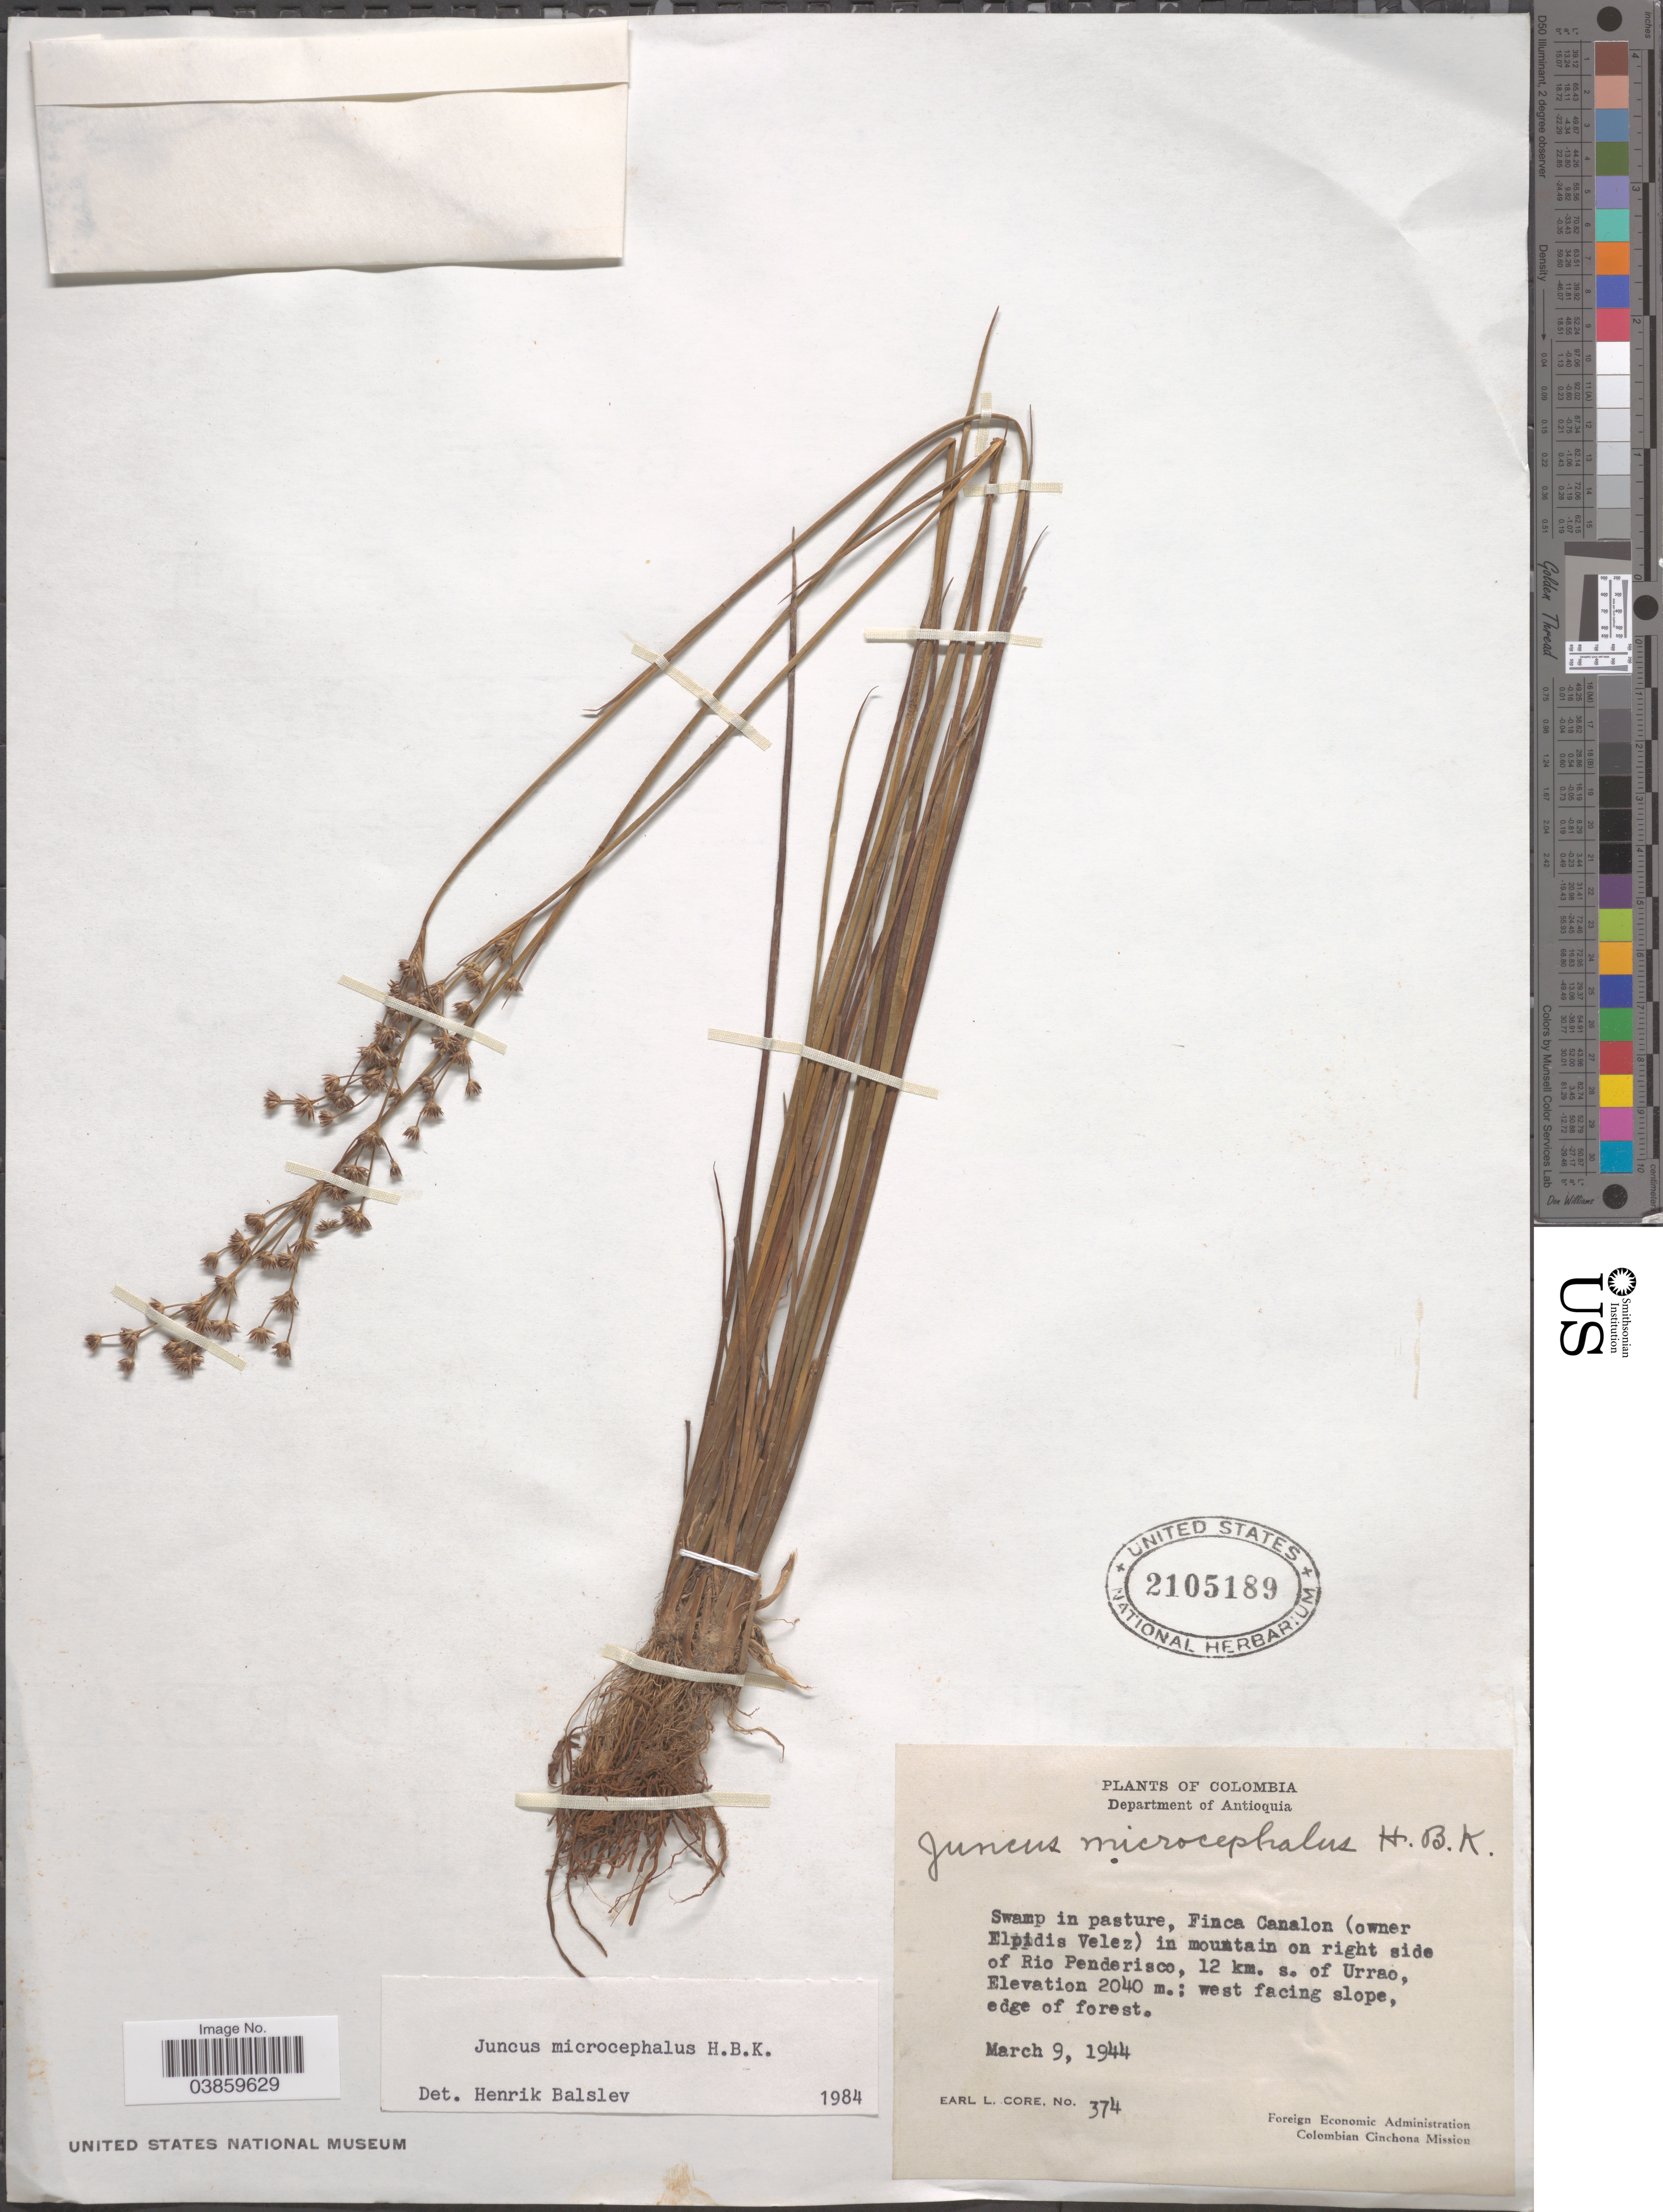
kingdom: Plantae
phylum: Tracheophyta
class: Liliopsida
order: Poales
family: Juncaceae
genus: Juncus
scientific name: Juncus microcephalus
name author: Kunth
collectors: E. L. Core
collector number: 374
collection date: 1944-03-09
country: Colombia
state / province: Antioquia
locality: Department of Antioquia. Finca Canalon (owner Elpidis Velez) in mountain on right side of Rio Penderisco, 12 km. s. of Urrao, west facing slope.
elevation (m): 2040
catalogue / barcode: US 2105189